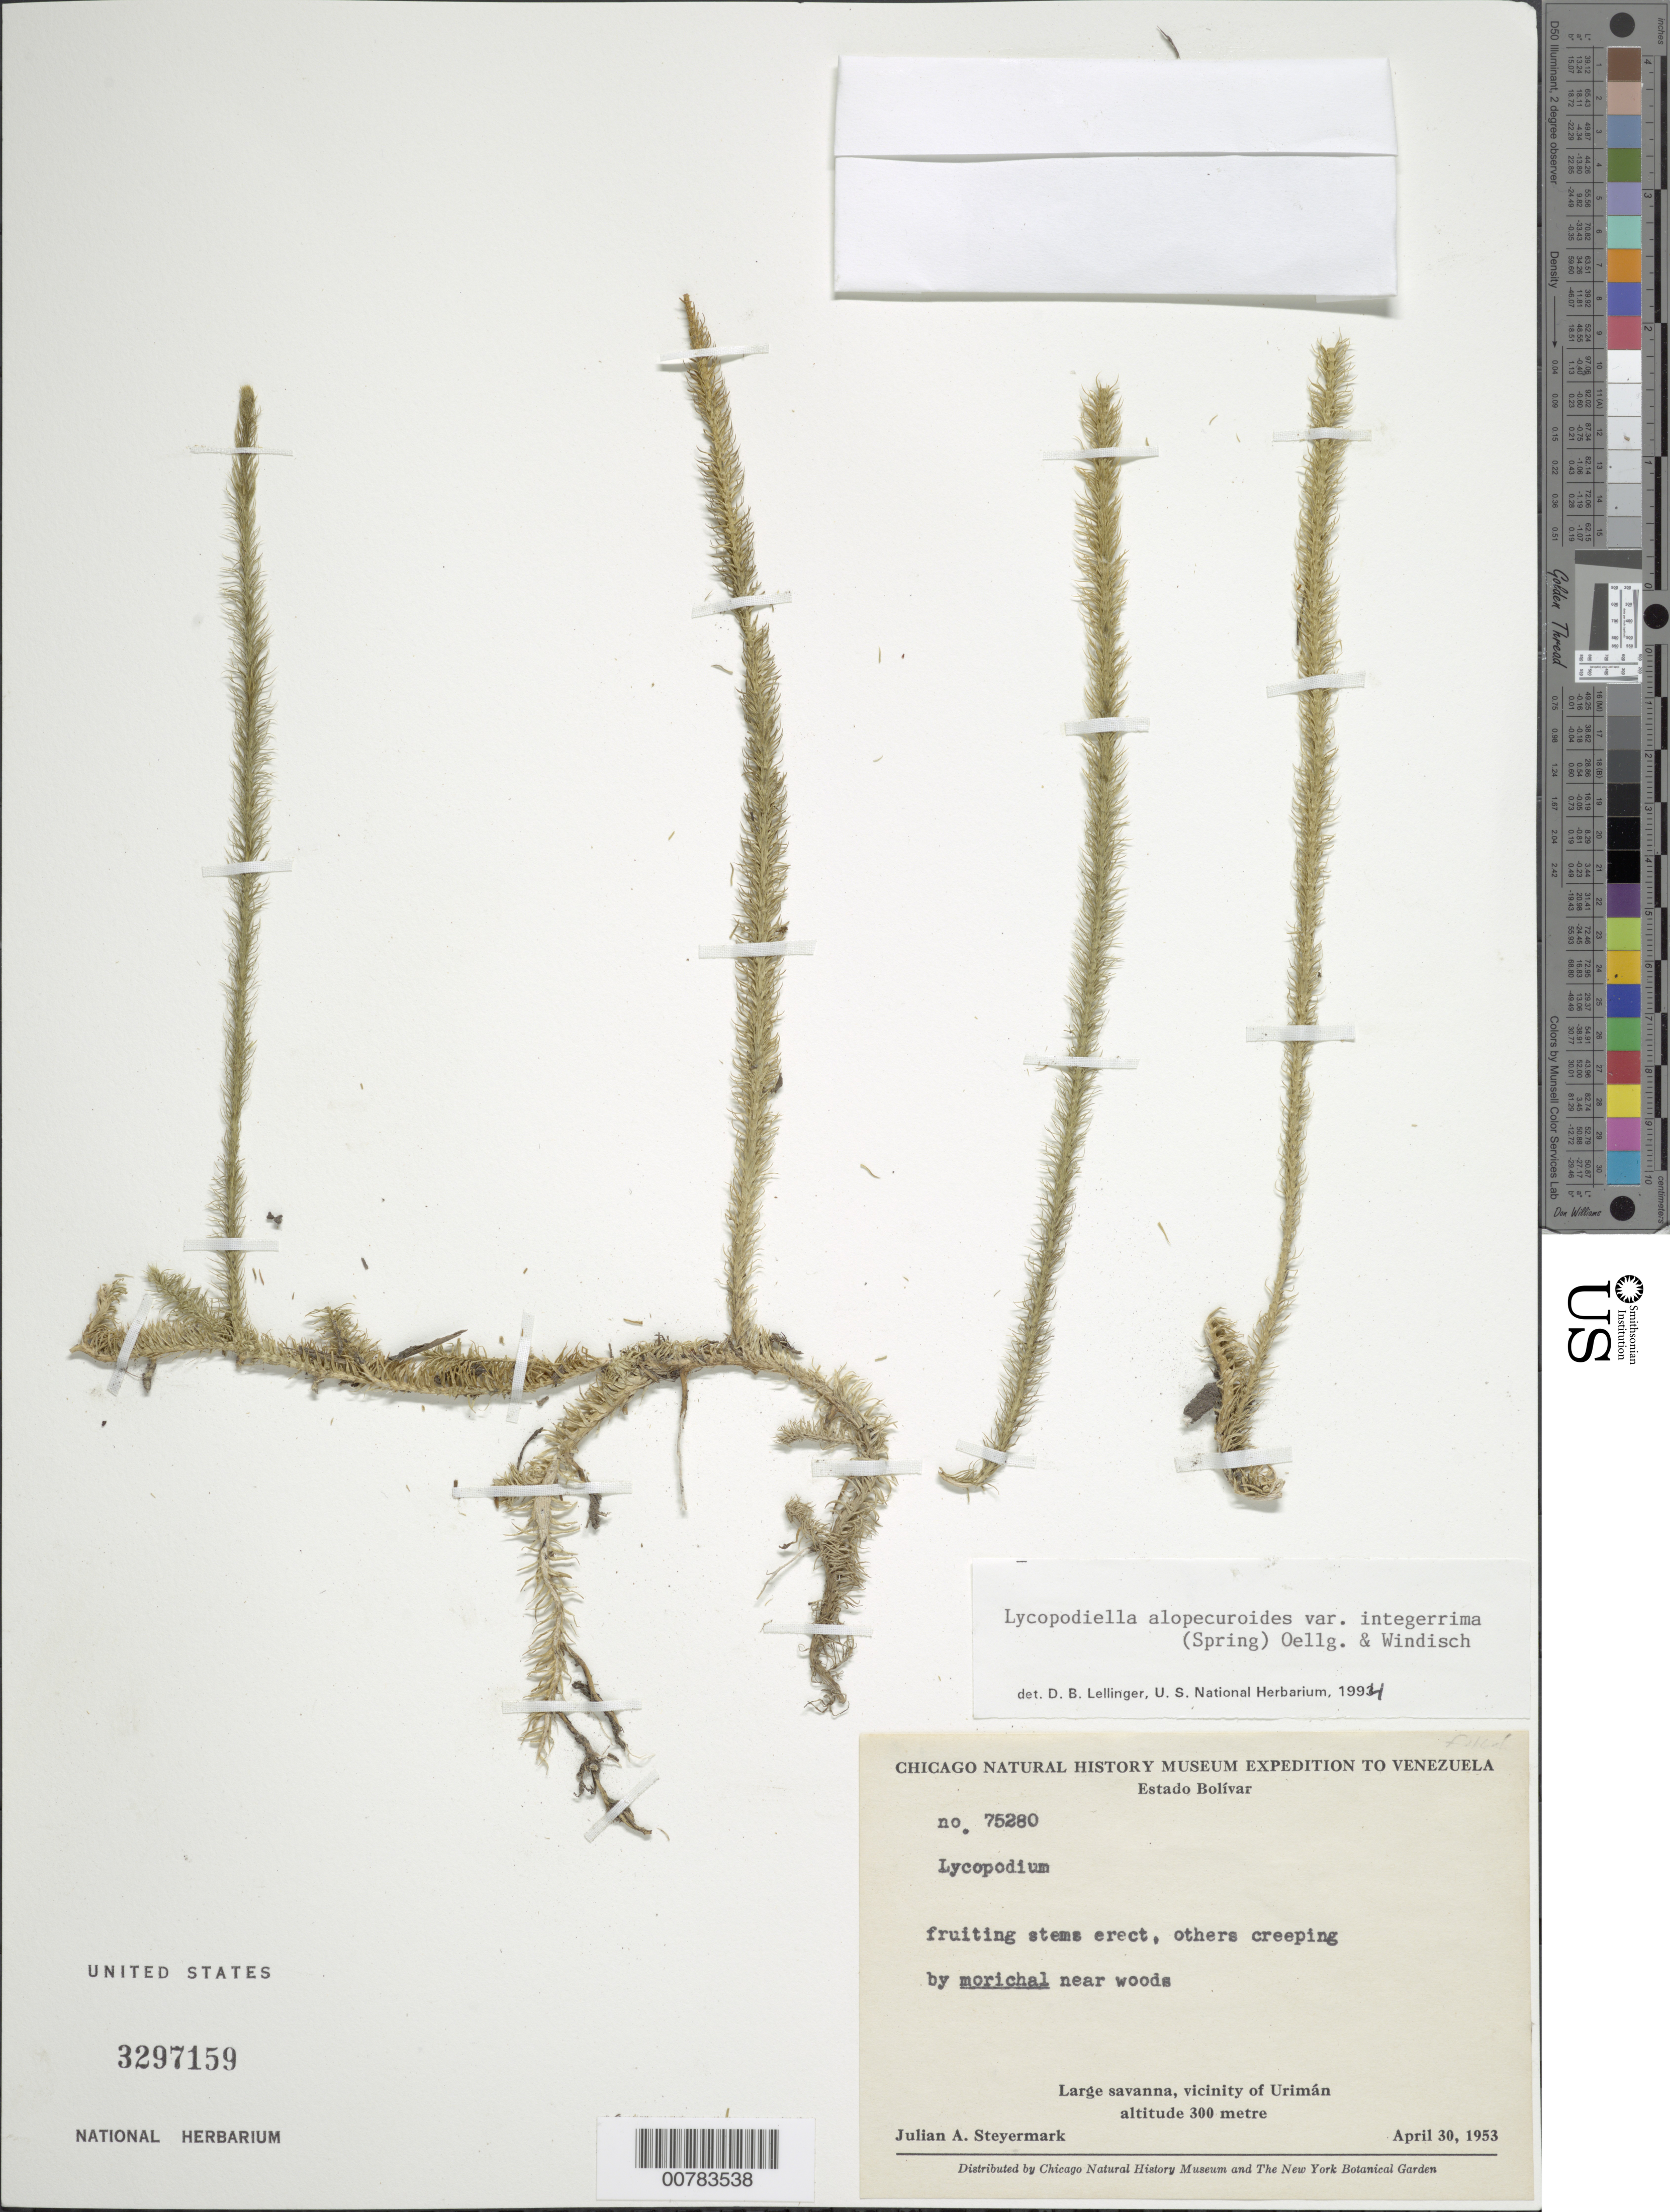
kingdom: Plantae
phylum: Tracheophyta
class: Lycopodiopsida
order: Lycopodiales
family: Lycopodiaceae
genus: Lycopodiella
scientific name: Lycopodiella alopecuroides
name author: (L.) Cranfill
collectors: J. Steyermark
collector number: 75280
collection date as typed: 20-Apr-53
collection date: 1953-04-20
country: Venezuela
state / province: Bolívar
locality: Urimán, vicinity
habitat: Large savanna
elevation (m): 300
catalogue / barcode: US 3297159